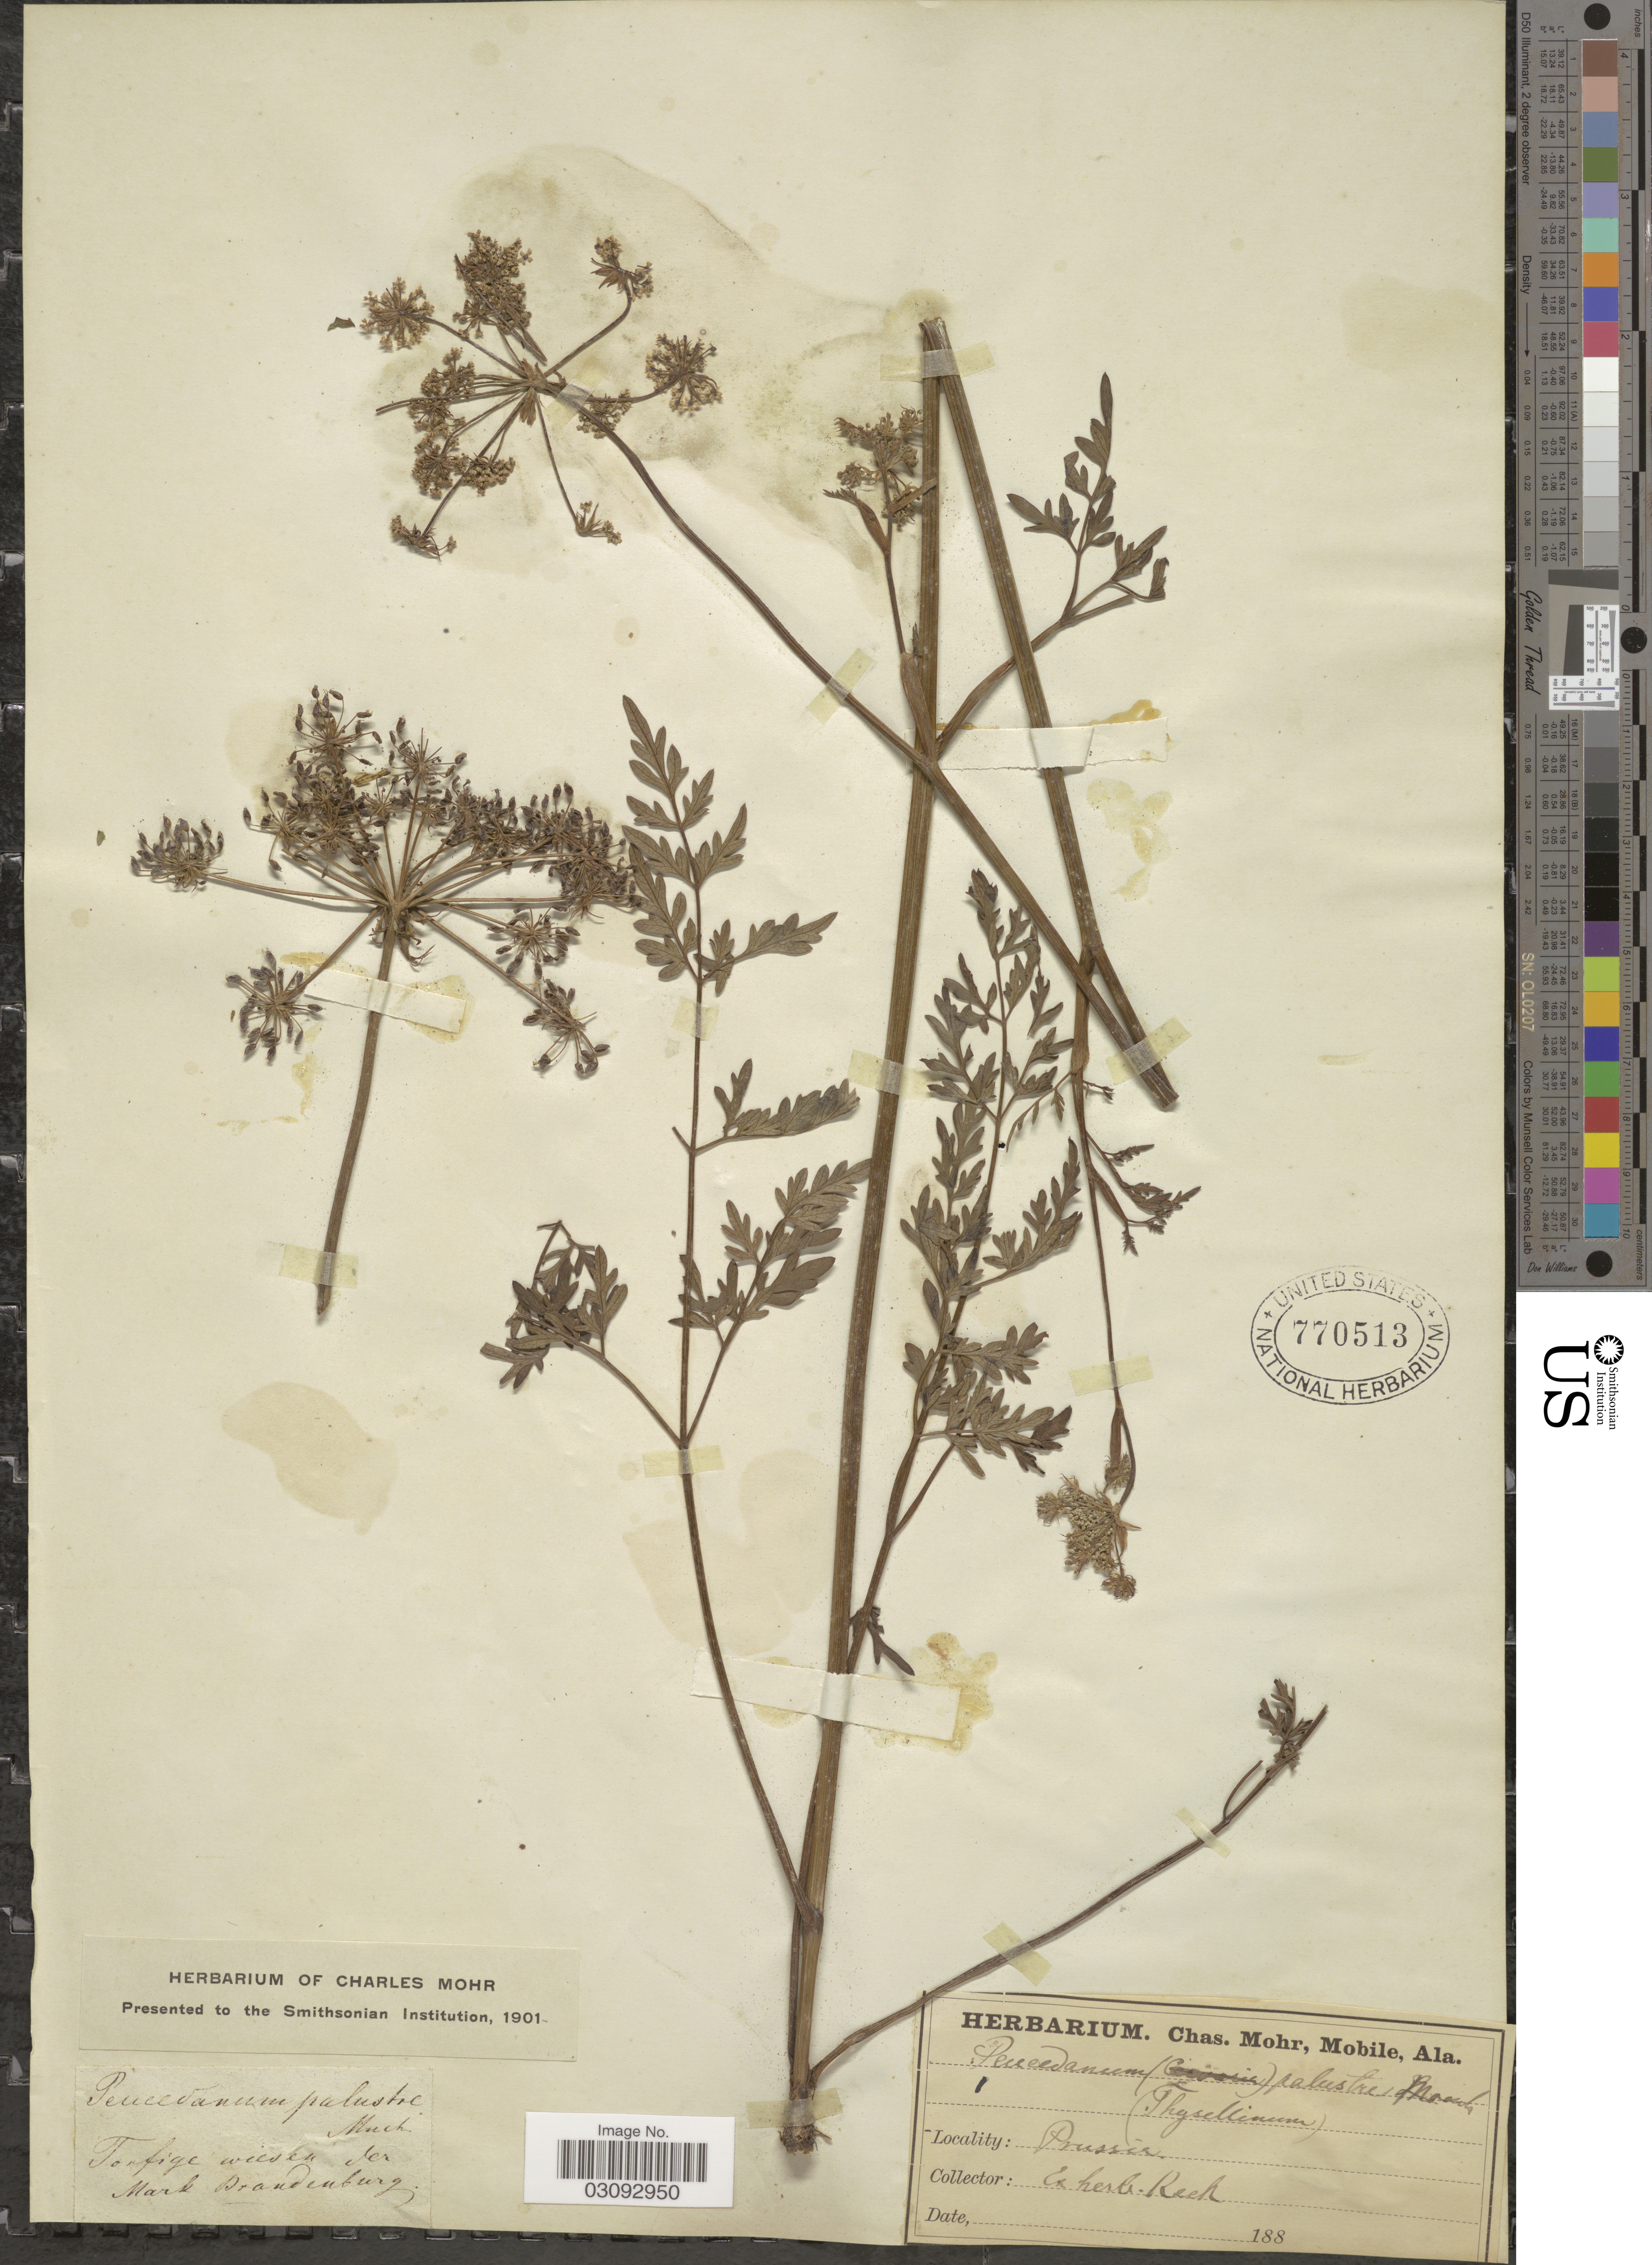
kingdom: Plantae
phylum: Tracheophyta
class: Magnoliopsida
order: Apiales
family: Apiaceae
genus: Peucedanum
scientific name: Peucedanum palustre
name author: (L.) Moench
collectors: Ex herb. Rech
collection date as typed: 188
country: Germany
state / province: Brandenburg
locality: Tonfige weekn [interpreted] der [interpreted] Mark Brandenburg.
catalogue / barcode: US 770513